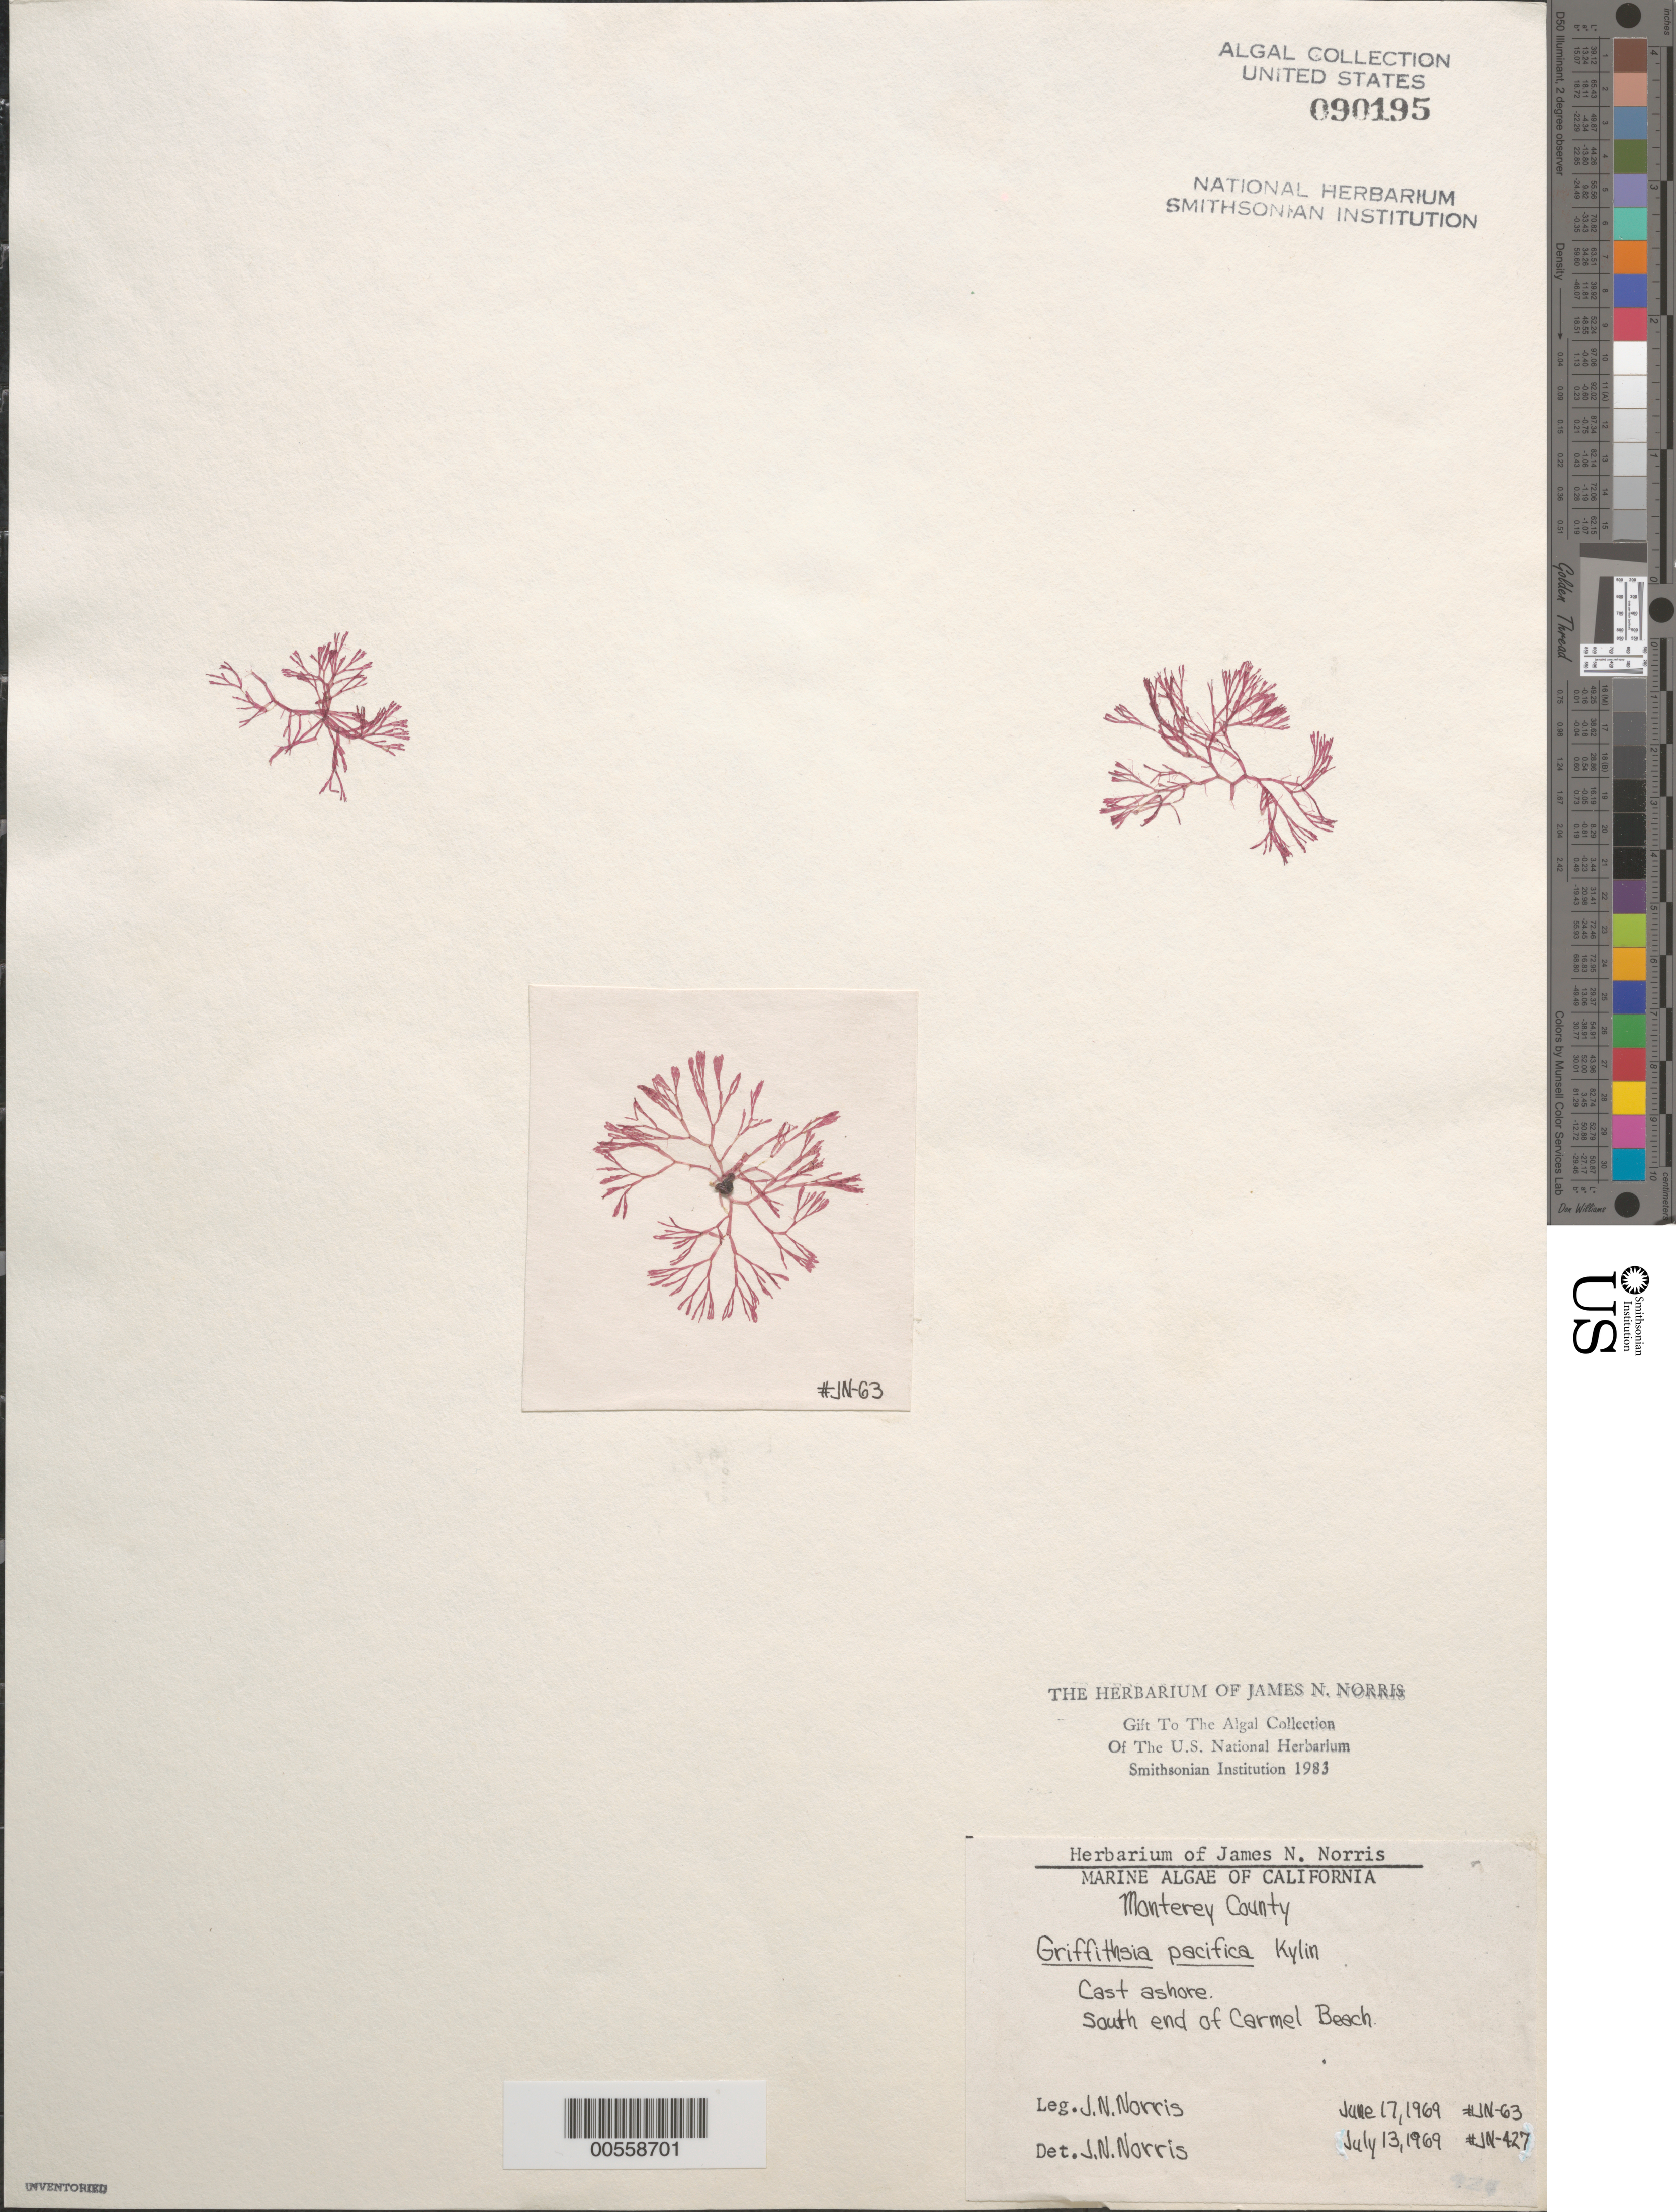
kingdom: Plantae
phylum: Rhodophyta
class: Florideophyceae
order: Ceramiales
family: Wrangeliaceae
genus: Griffithsia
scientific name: Griffithsia pacifica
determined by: Norris, James N.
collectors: J. N. Norris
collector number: JN-63 & JN-427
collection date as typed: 17 Jun 1969 AND 13 Jul 1969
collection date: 1969-06-17,1969-07-13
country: United States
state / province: California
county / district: Monterey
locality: Carmel Beach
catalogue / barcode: US 90195